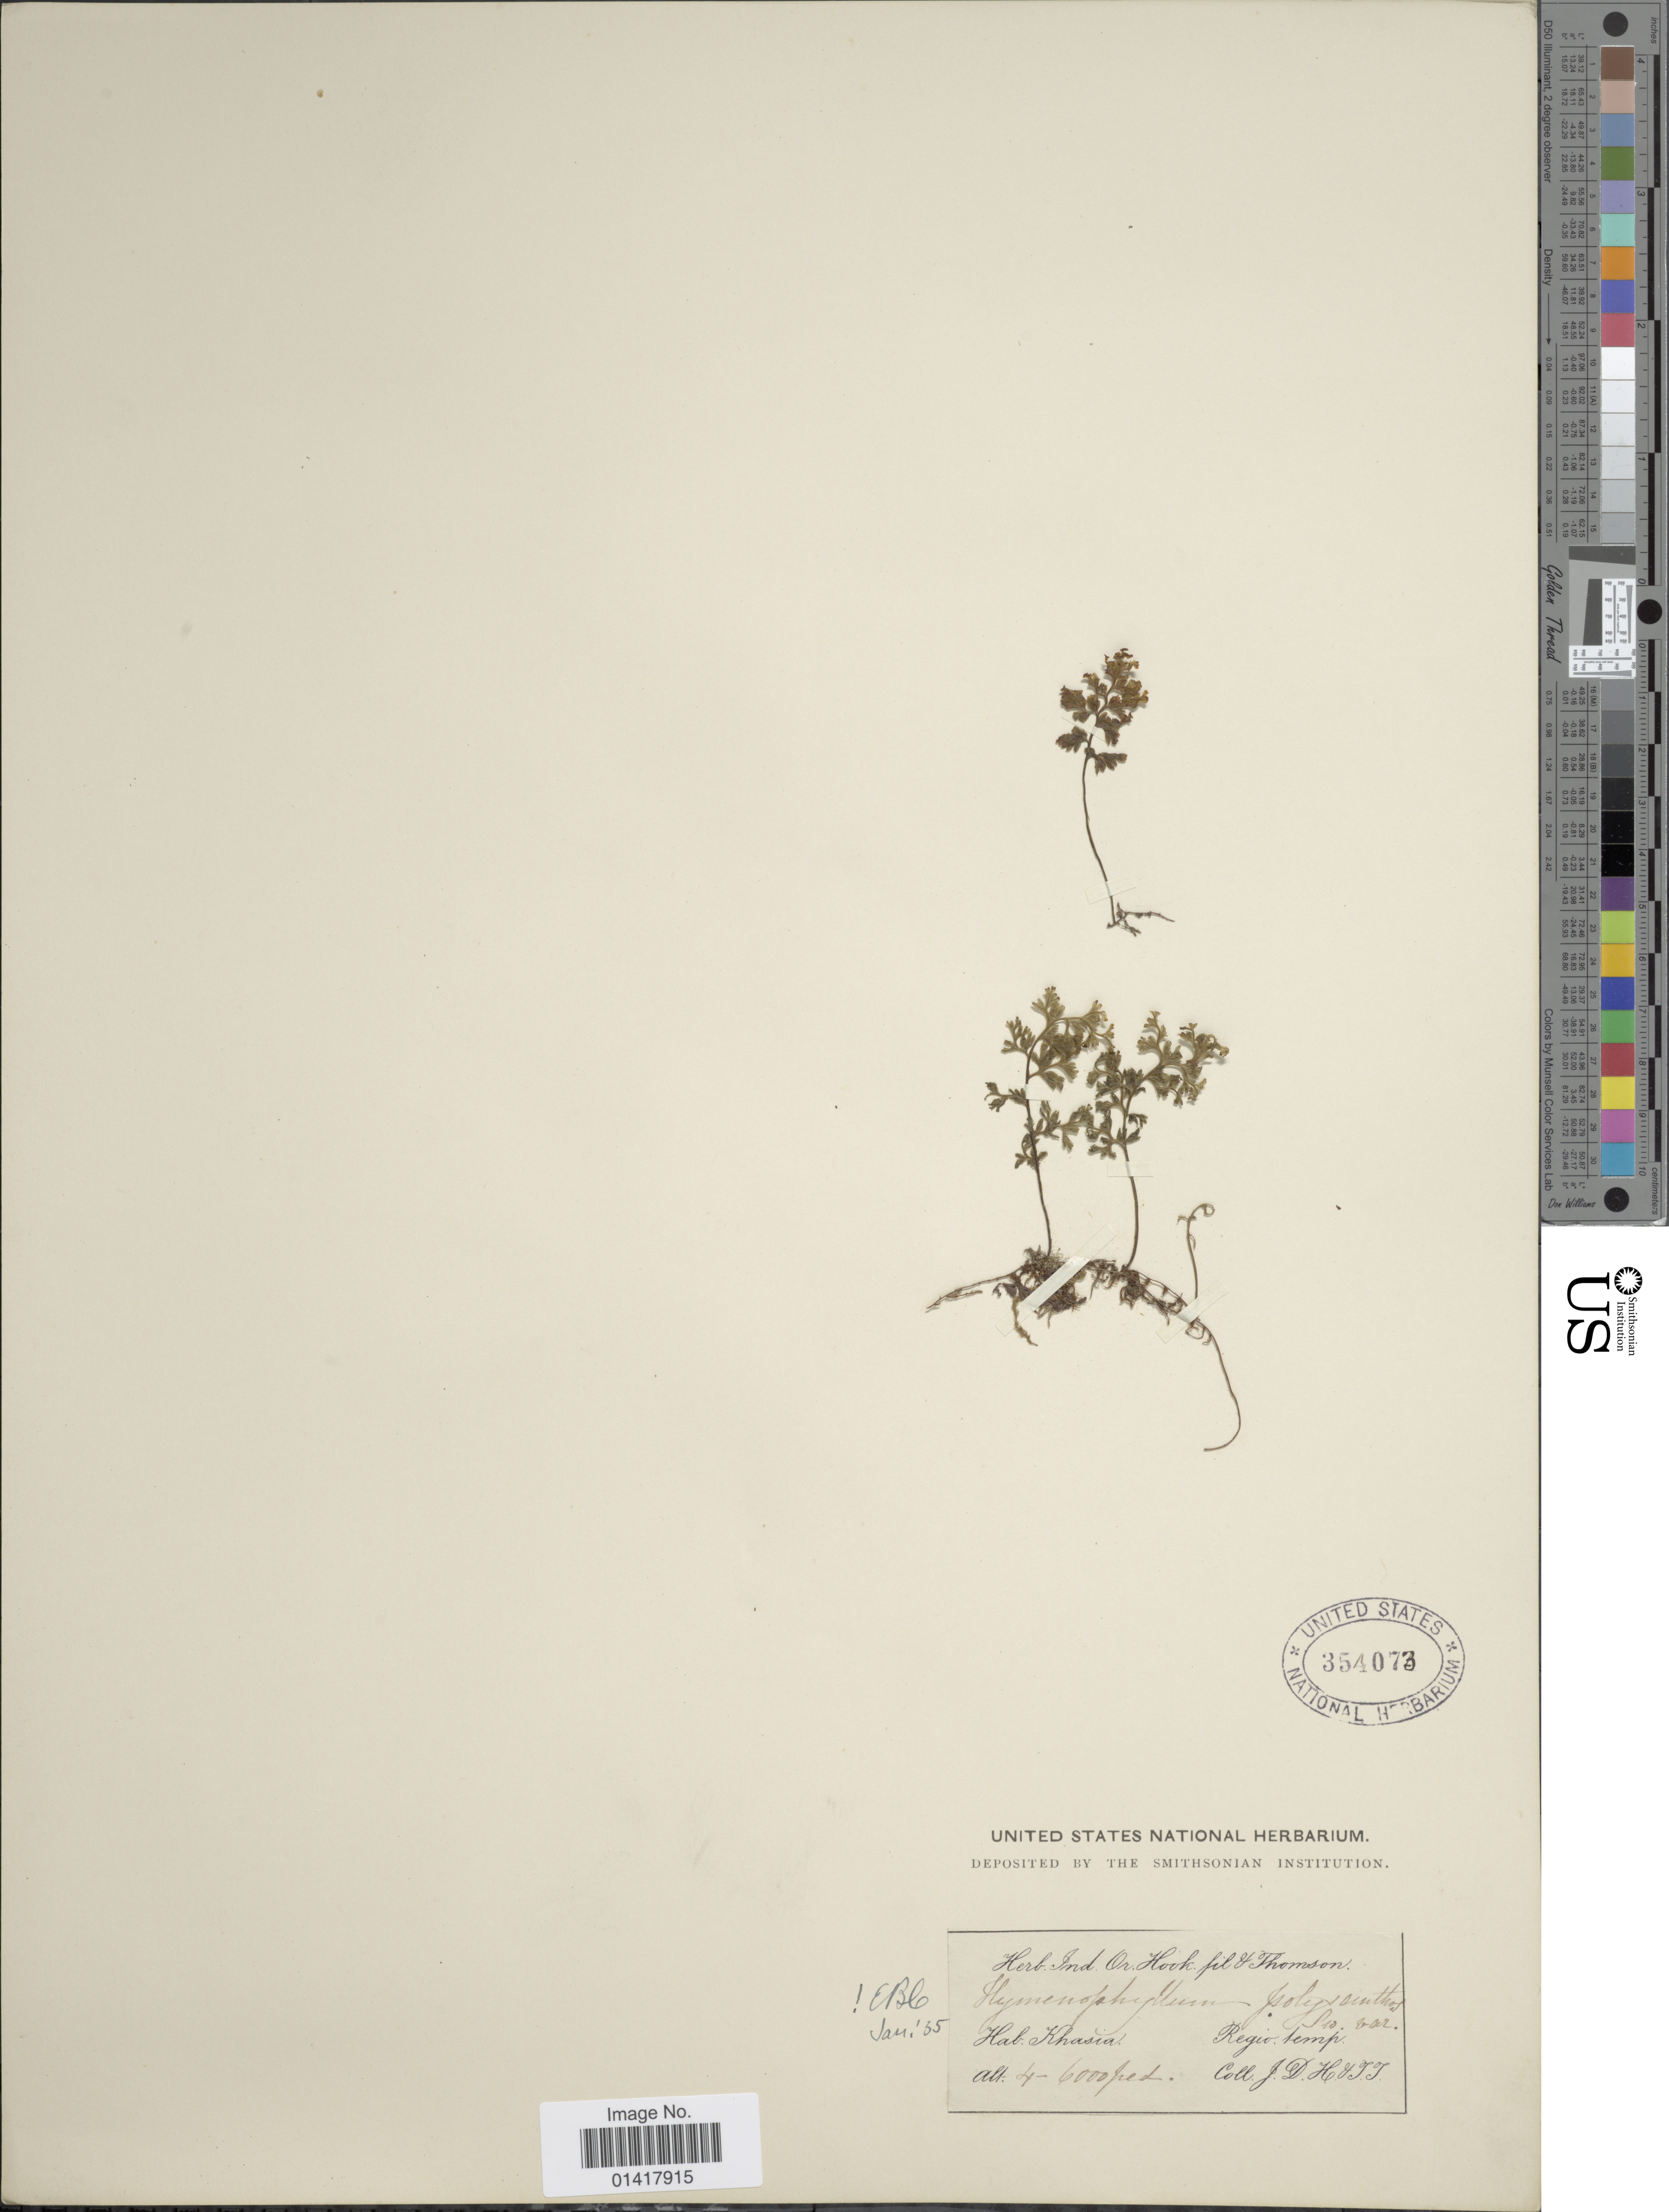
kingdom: Plantae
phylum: Tracheophyta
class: Polypodiopsida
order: Hymenophyllales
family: Hymenophyllaceae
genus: Hymenophyllum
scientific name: Hymenophyllum polyanthos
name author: (Sw.) Sw.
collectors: J. D. Hooker & T. T.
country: India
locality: Khasia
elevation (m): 1219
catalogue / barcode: US 354073